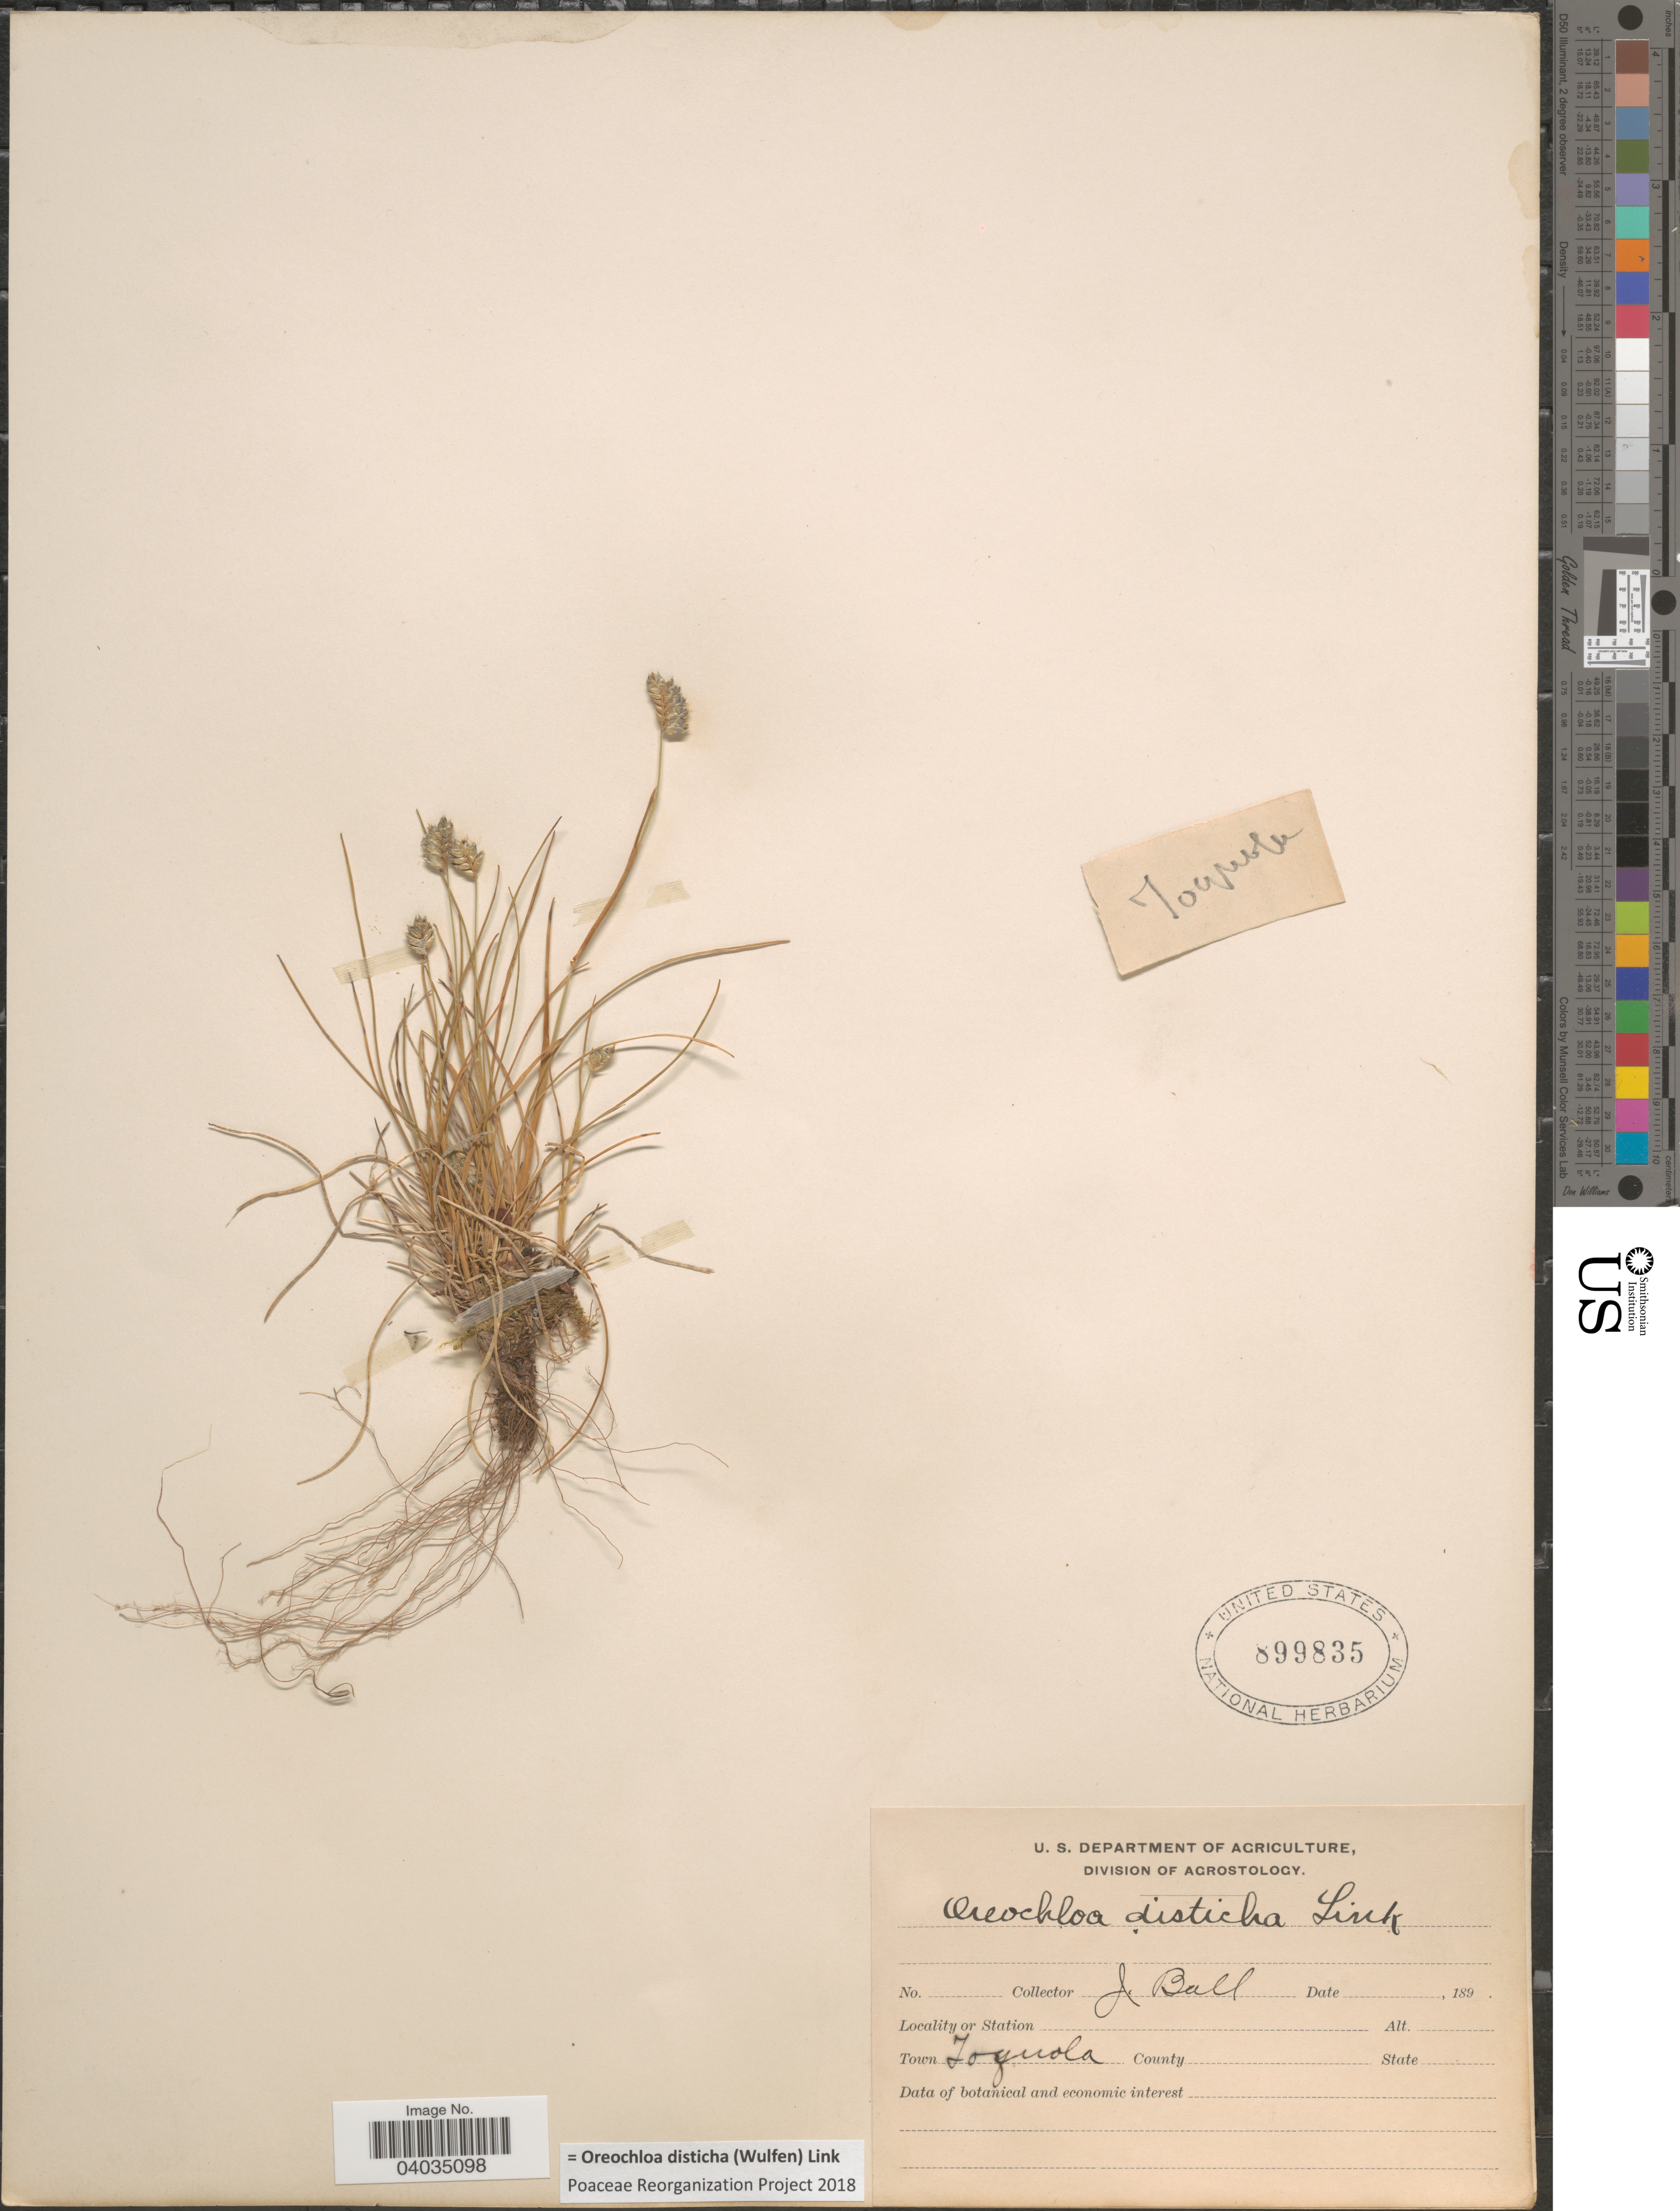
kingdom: Plantae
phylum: Tracheophyta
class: Liliopsida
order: Poales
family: Poaceae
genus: Oreochloa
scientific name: Oreochloa disticha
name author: (Wulfen) Link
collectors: J. Ball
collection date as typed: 189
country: Italy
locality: Town Tognola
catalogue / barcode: US 899835